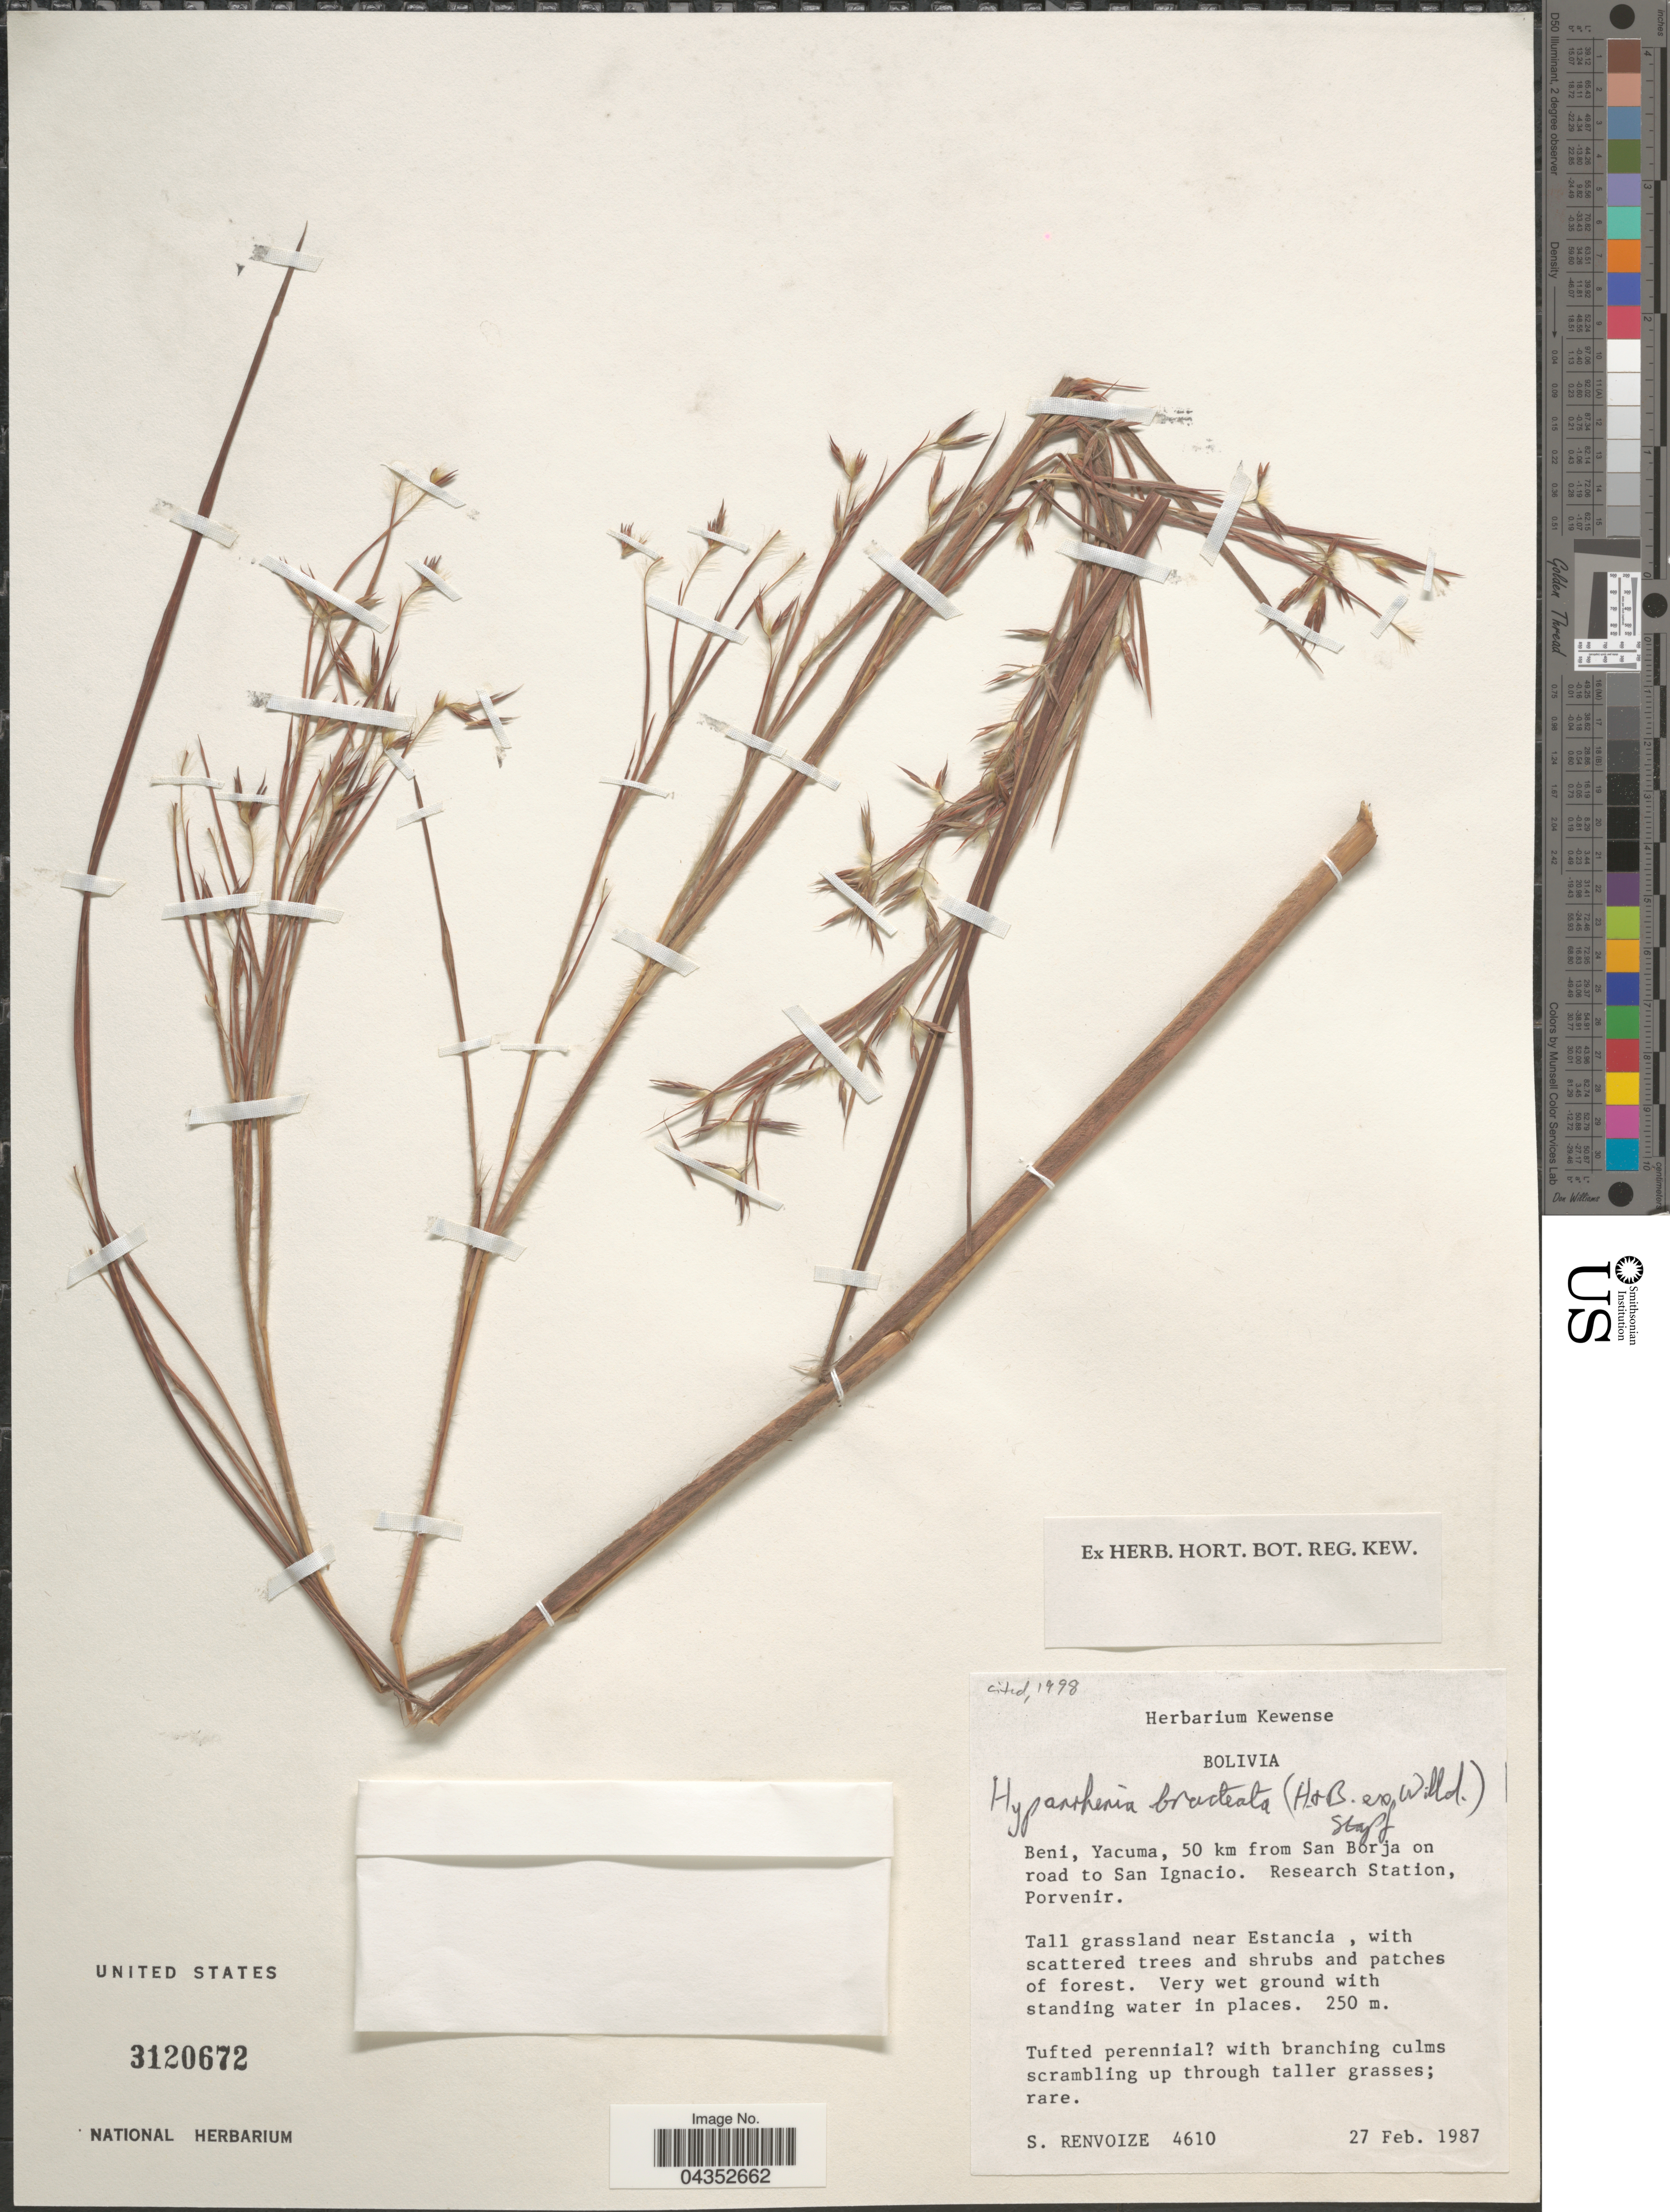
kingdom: Plantae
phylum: Tracheophyta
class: Liliopsida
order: Poales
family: Poaceae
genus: Hyparrhenia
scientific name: Hyparrhenia bracteata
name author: (Humb. & Bonpl.) Stapf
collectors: S. A. Renvoize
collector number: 4610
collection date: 1987-02-27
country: Bolivia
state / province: Beni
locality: Beni, Yacuma, 50 km from San Borja on road to San Ignacio. Research Station, Porvenir.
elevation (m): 250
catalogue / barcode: US 3120672